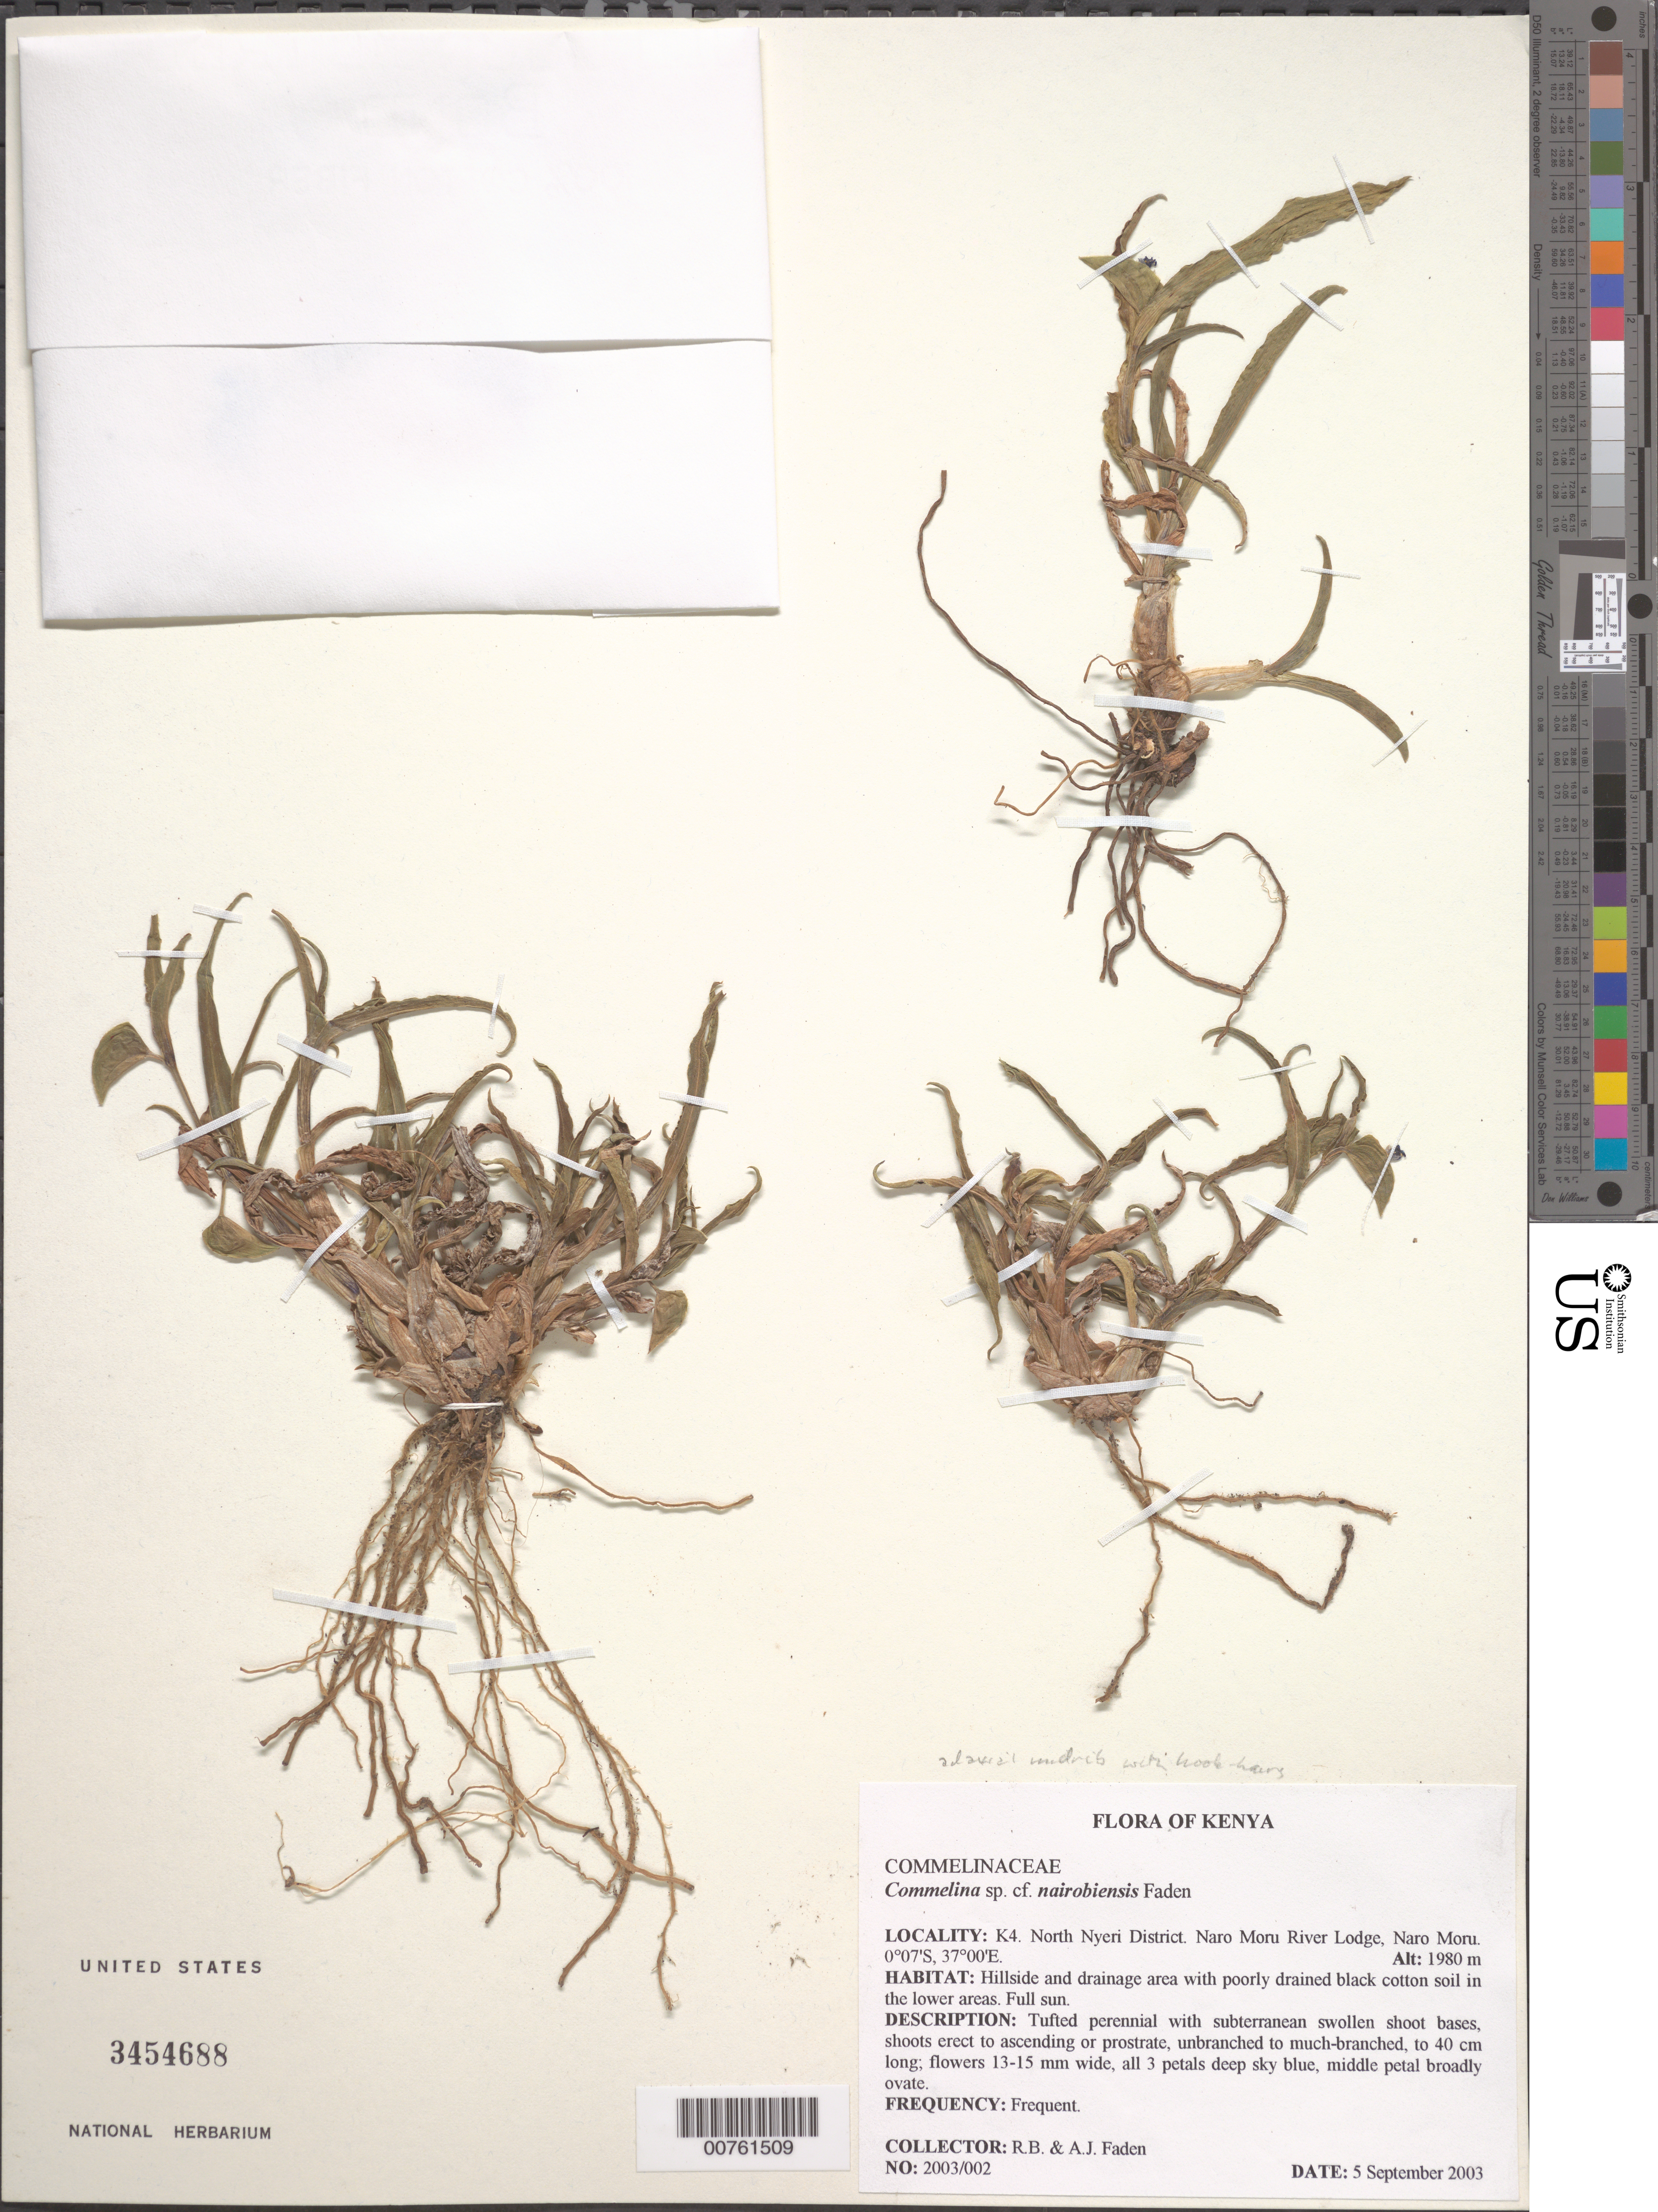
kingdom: Plantae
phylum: Tracheophyta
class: Liliopsida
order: Commelinales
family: Commelinaceae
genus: Commelina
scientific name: Commelina nairobiensis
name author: Faden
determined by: Faden, Robert B., (US), Smithsonian Institution - National Museum of Natural History (UNITED STATES)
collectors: R. B. Faden & A. J. Faden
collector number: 2003/002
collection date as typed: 05 Sep 2003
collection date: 2003-09-05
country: Kenya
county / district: K4. North Nyeri.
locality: Naro Moru River Lodge.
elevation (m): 1980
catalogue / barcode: US 3454688